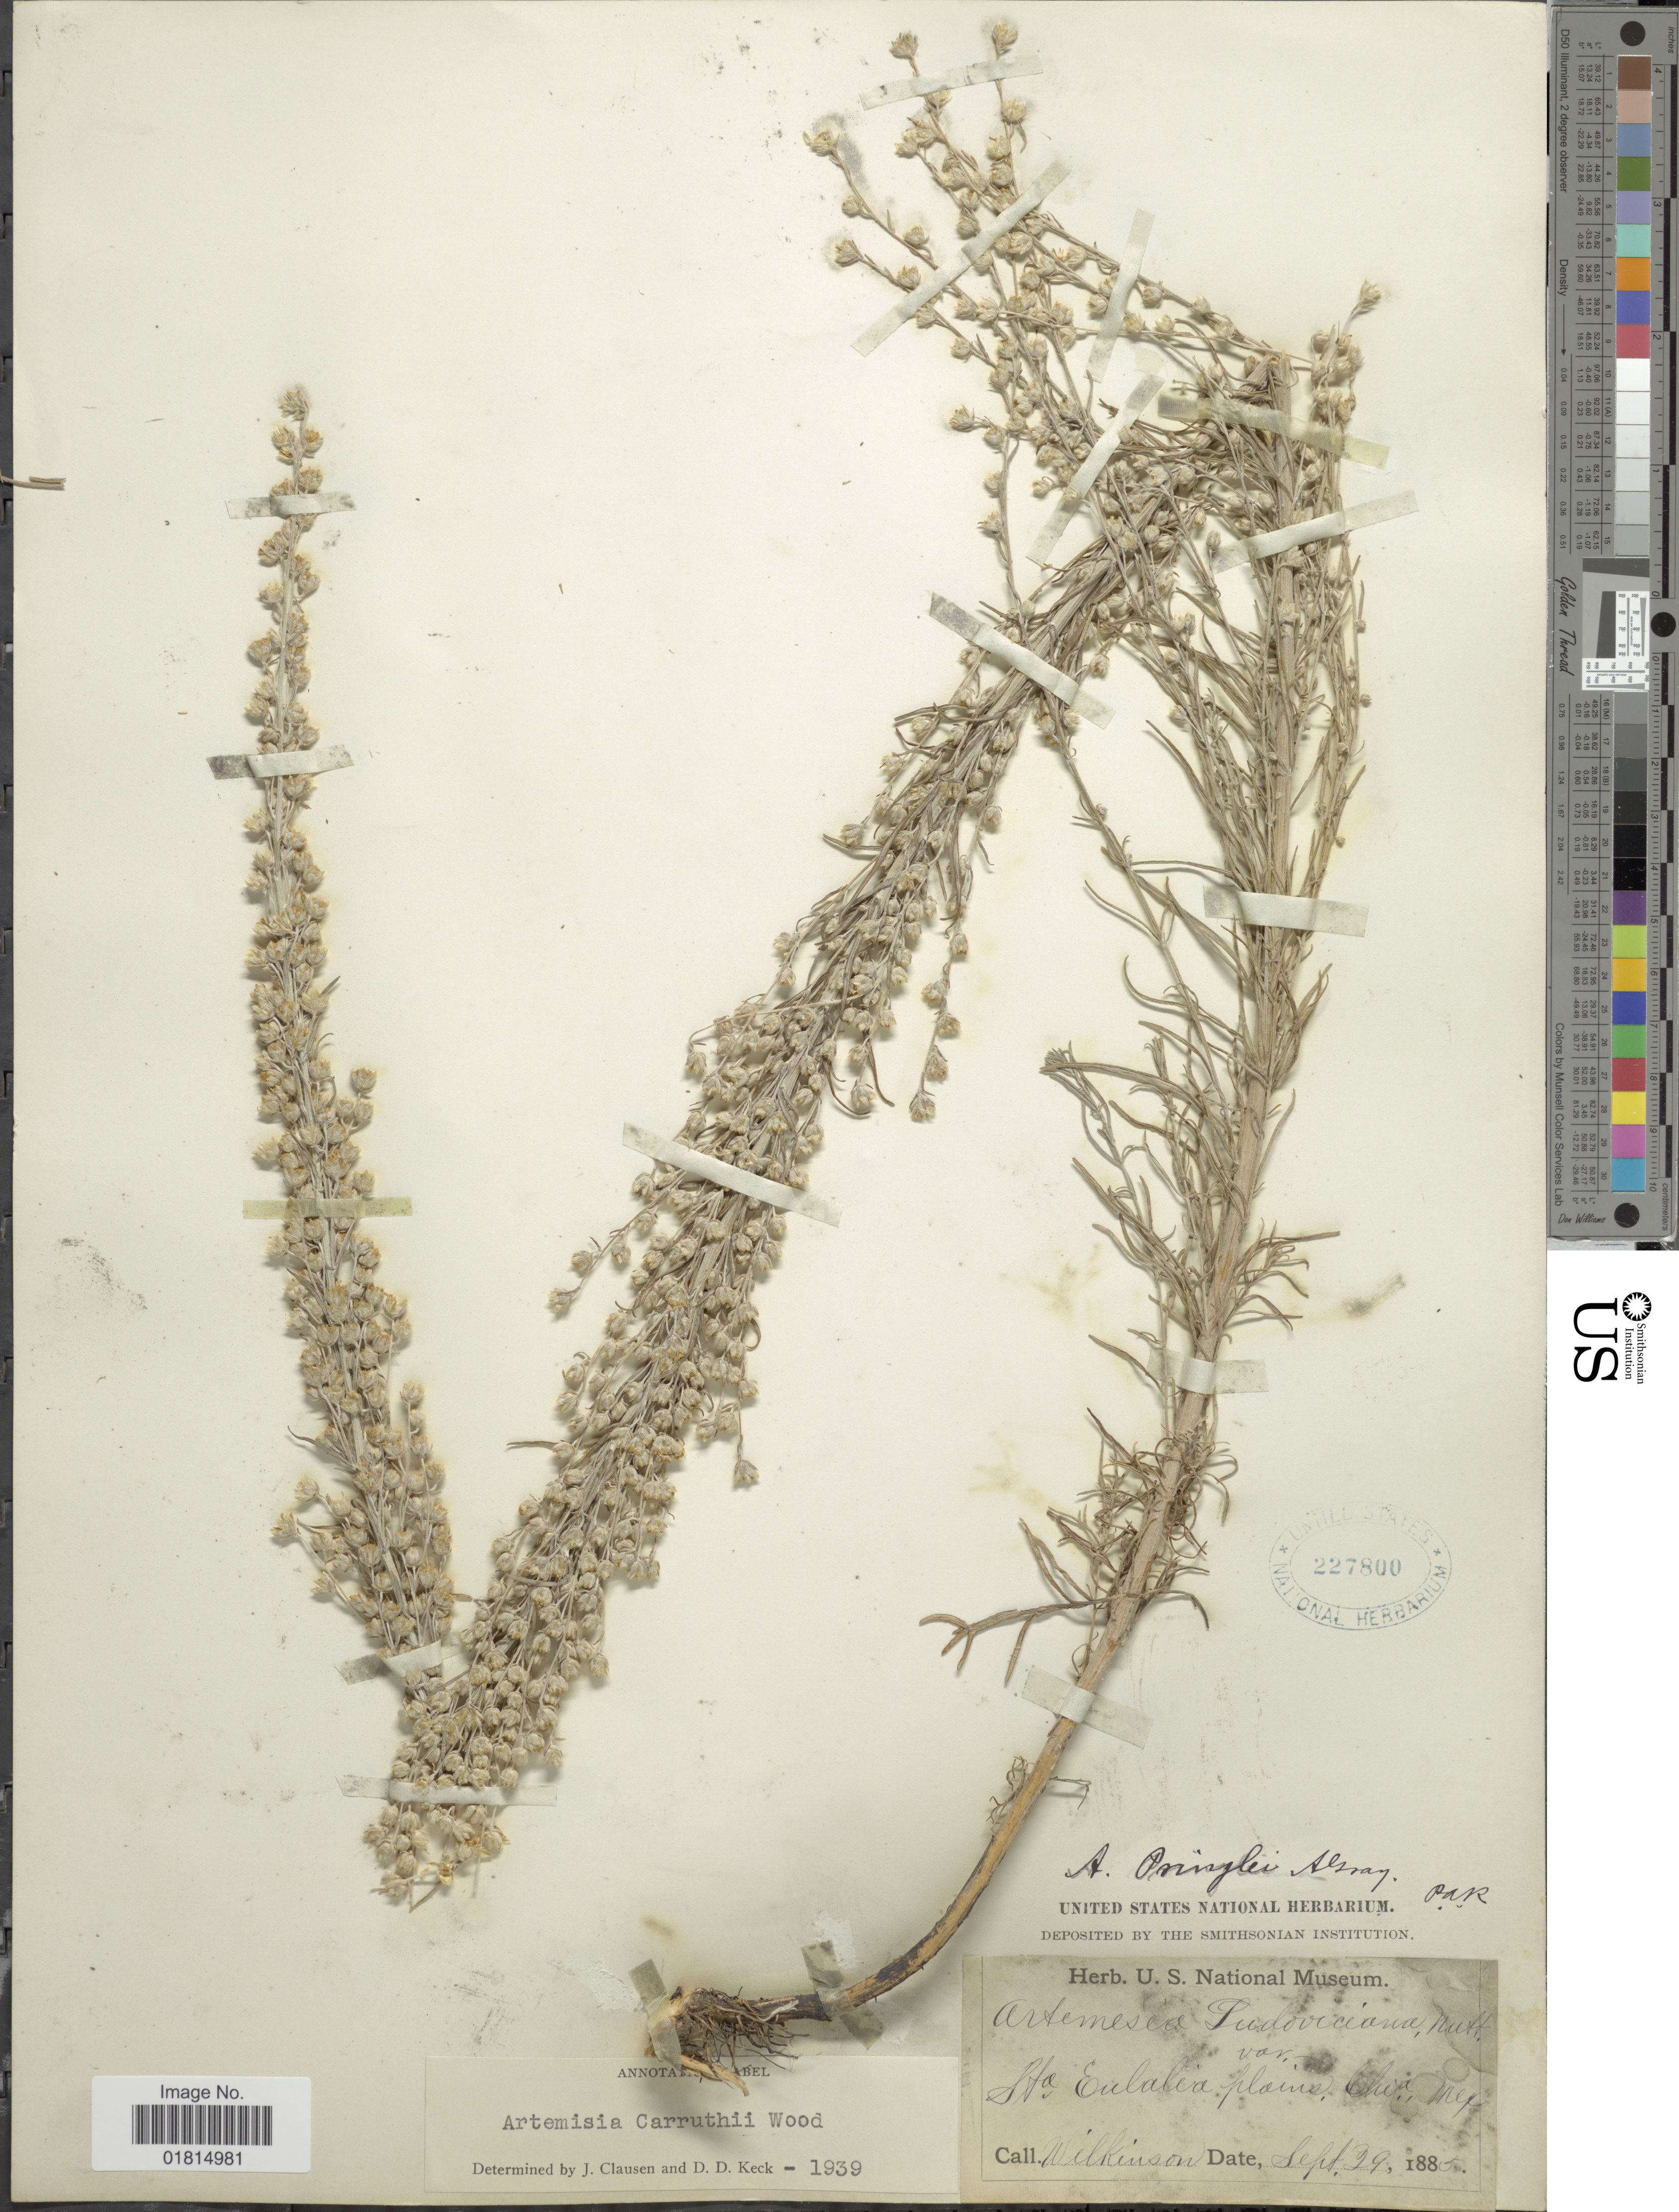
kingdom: Plantae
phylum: Tracheophyta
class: Magnoliopsida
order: Asterales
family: Asteraceae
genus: Artemisia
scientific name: Artemisia carruthii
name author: Alph. Wood ex Carruth.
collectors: Wilkinson, --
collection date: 1885-09-29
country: Mexico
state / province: Chiapas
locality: Sta. Eulalia plains, Chia., Mex.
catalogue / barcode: US 227800